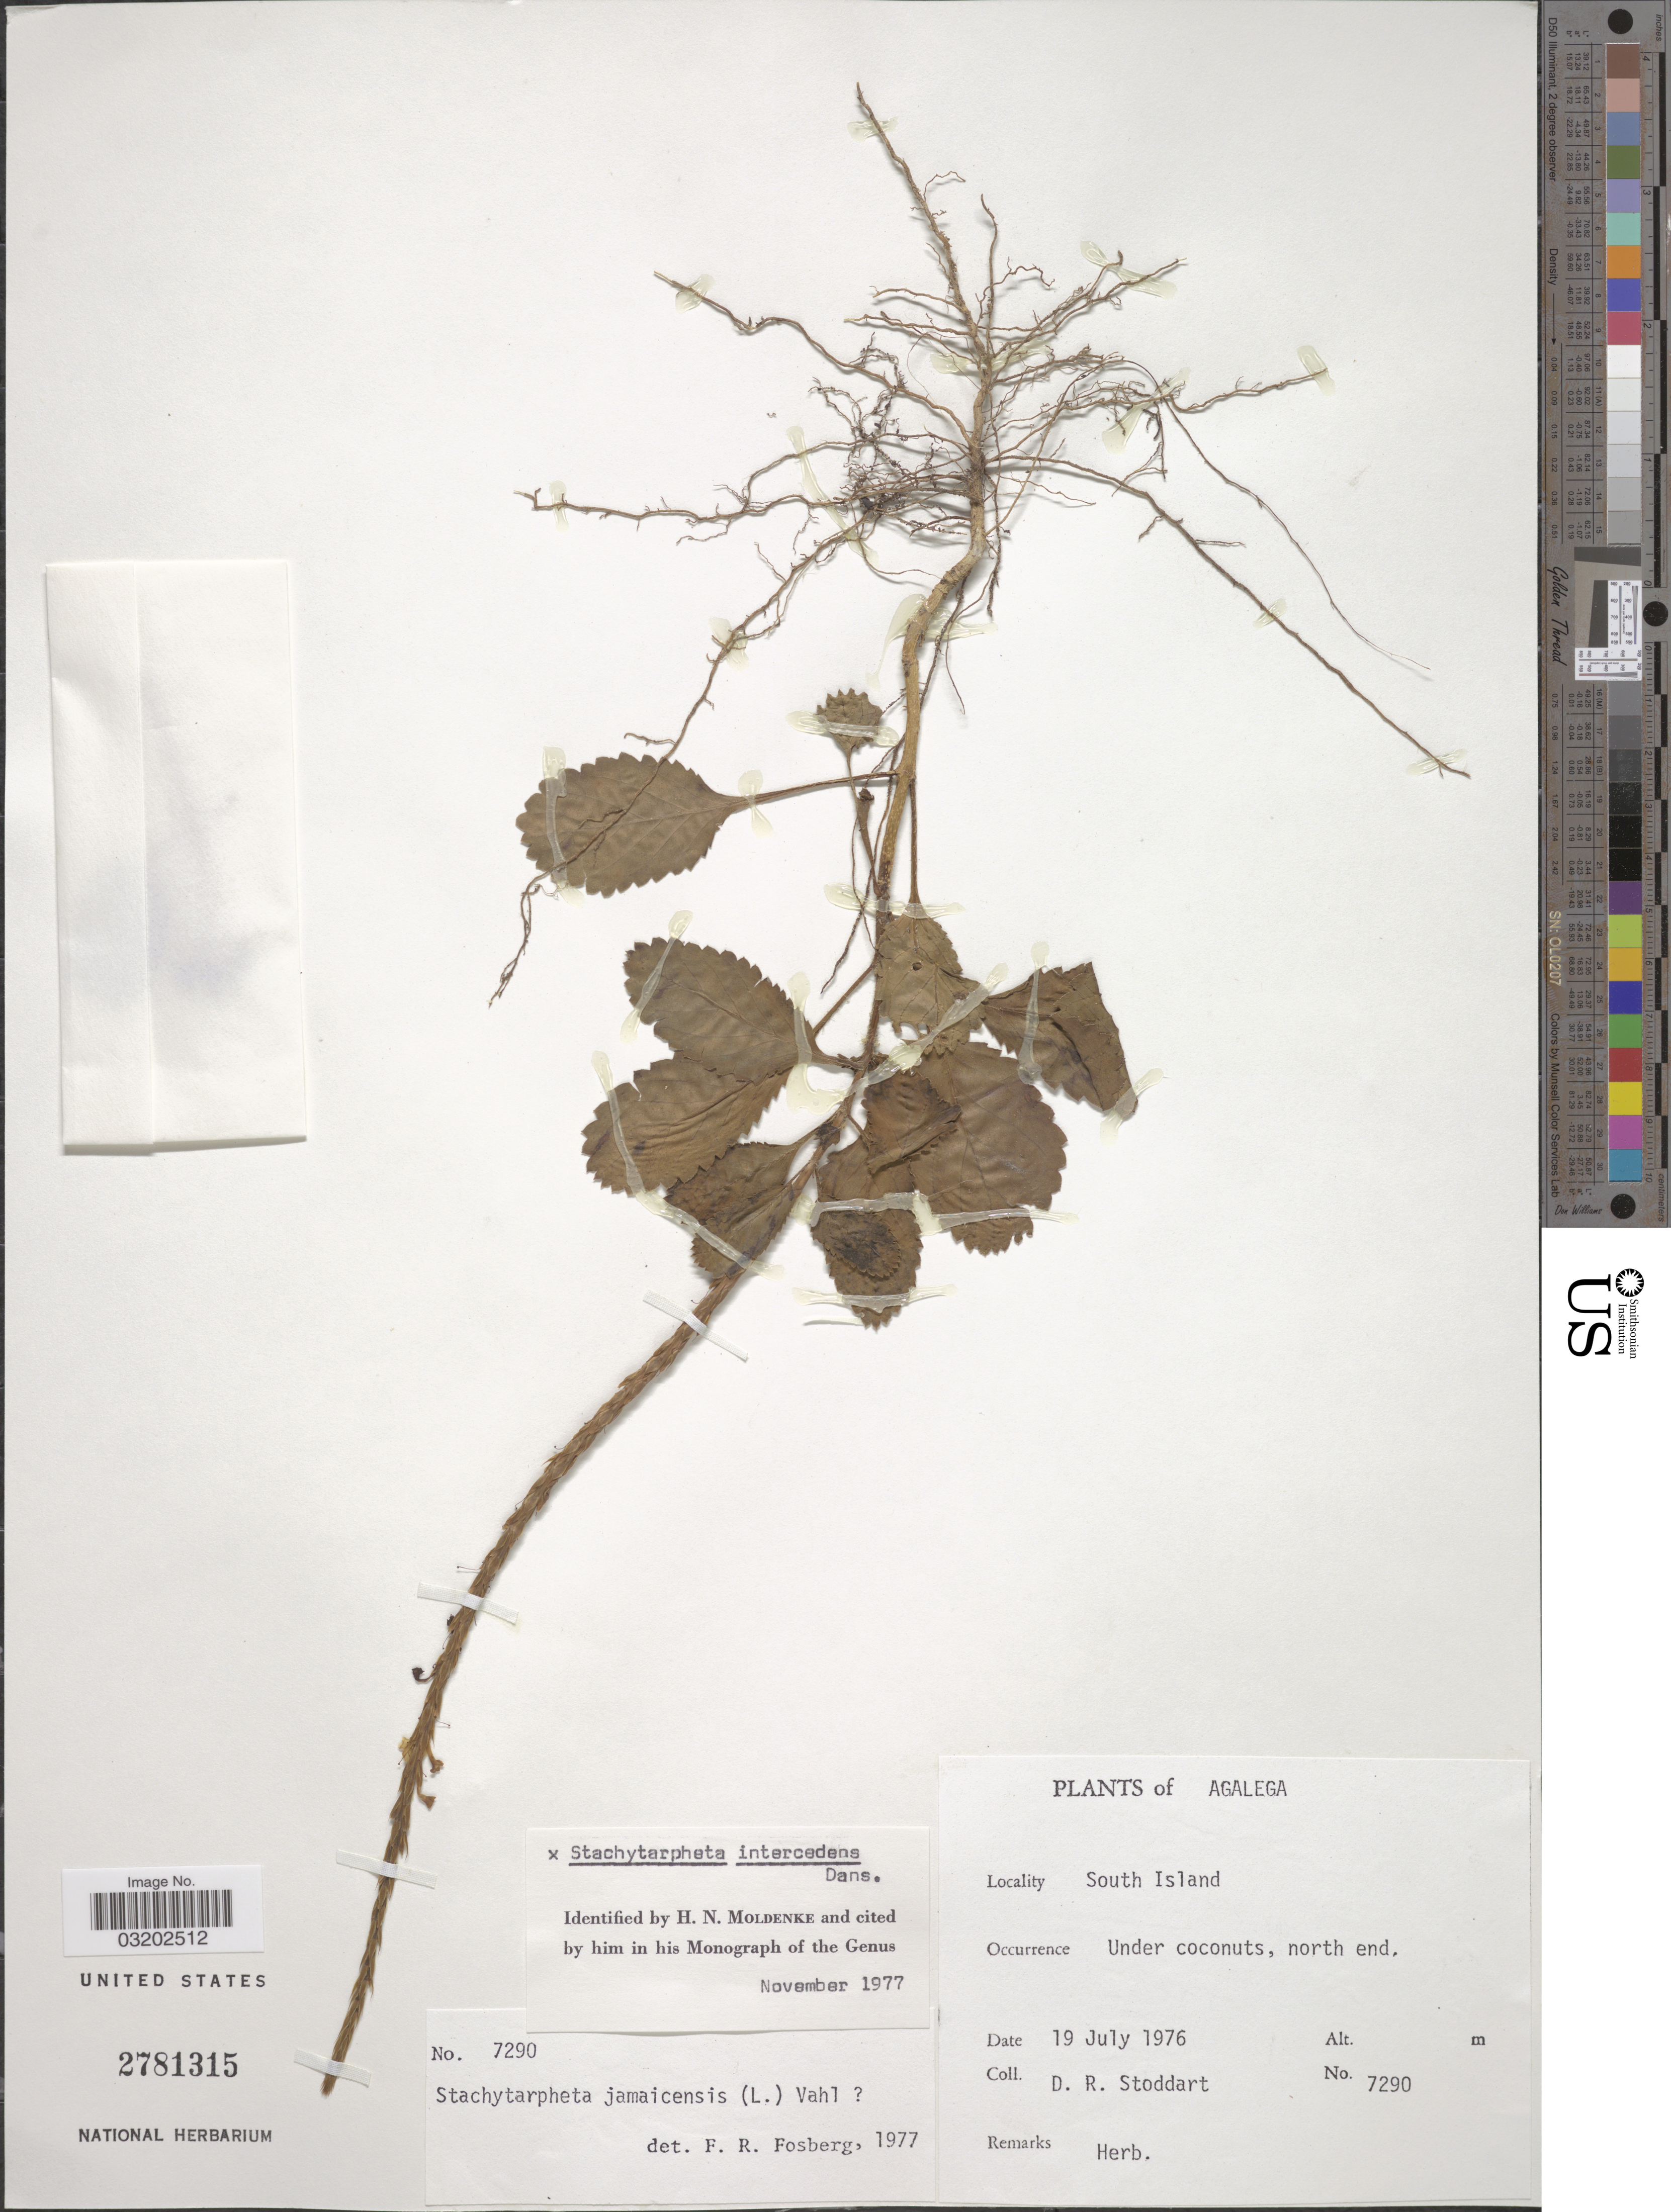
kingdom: Plantae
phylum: Tracheophyta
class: Magnoliopsida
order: Lamiales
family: Verbenaceae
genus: Stachytarpheta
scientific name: Stachytarpheta x intercedens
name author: Danser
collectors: D. R. Stoddart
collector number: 7290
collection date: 1976-07-19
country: Mauritius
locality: Agalega, South Island, Under coconuts, north end.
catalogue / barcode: US 2781315